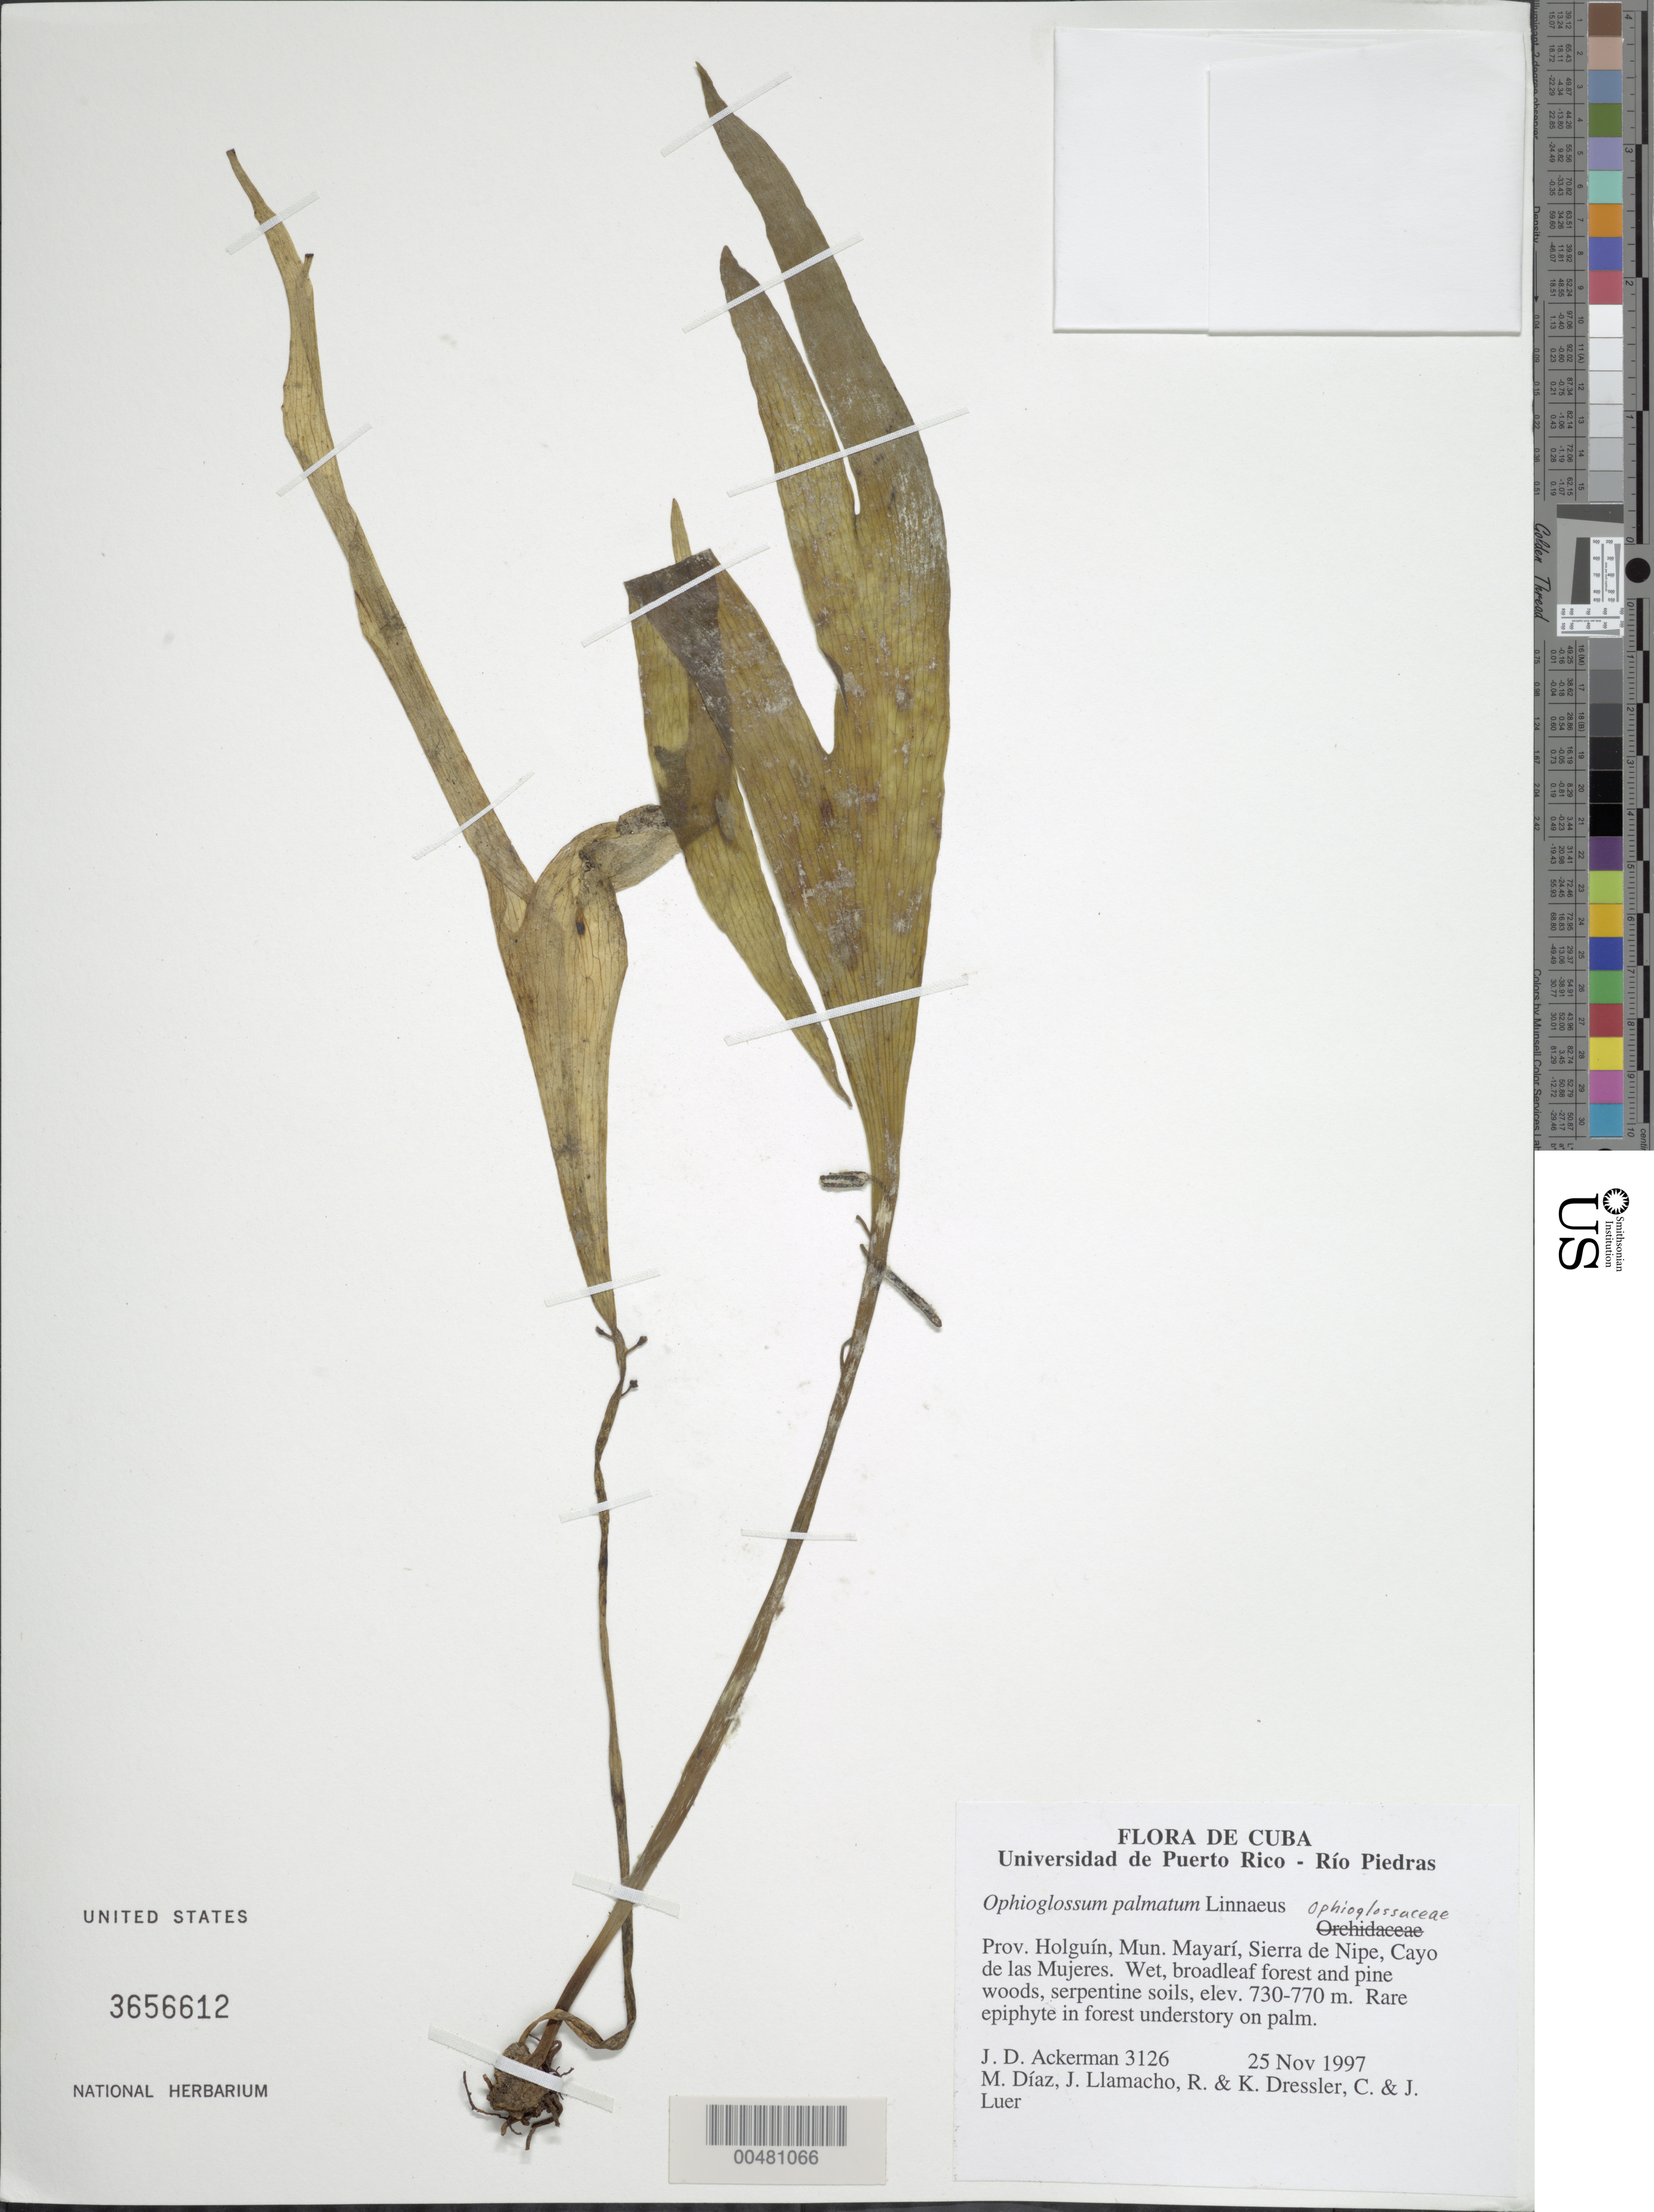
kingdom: Plantae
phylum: Tracheophyta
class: Polypodiopsida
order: Ophioglossales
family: Ophioglossaceae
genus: Cheiroglossa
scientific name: Cheiroglossa palmata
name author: (L.) C. Presl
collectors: J. D. Ackerman, R. Dressler, K. Dressler, C. Luer, J. P. Luer & R. Perez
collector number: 3126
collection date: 1997-11-25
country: Cuba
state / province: Holguin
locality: Mun. Mayarí, Sierra de Nipe, Cayo de las Mujeres.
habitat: Wet, broadleaf forest and pine woods, serpentine soils. Rare in forest understory on palm.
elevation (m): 730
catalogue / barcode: US 3656612